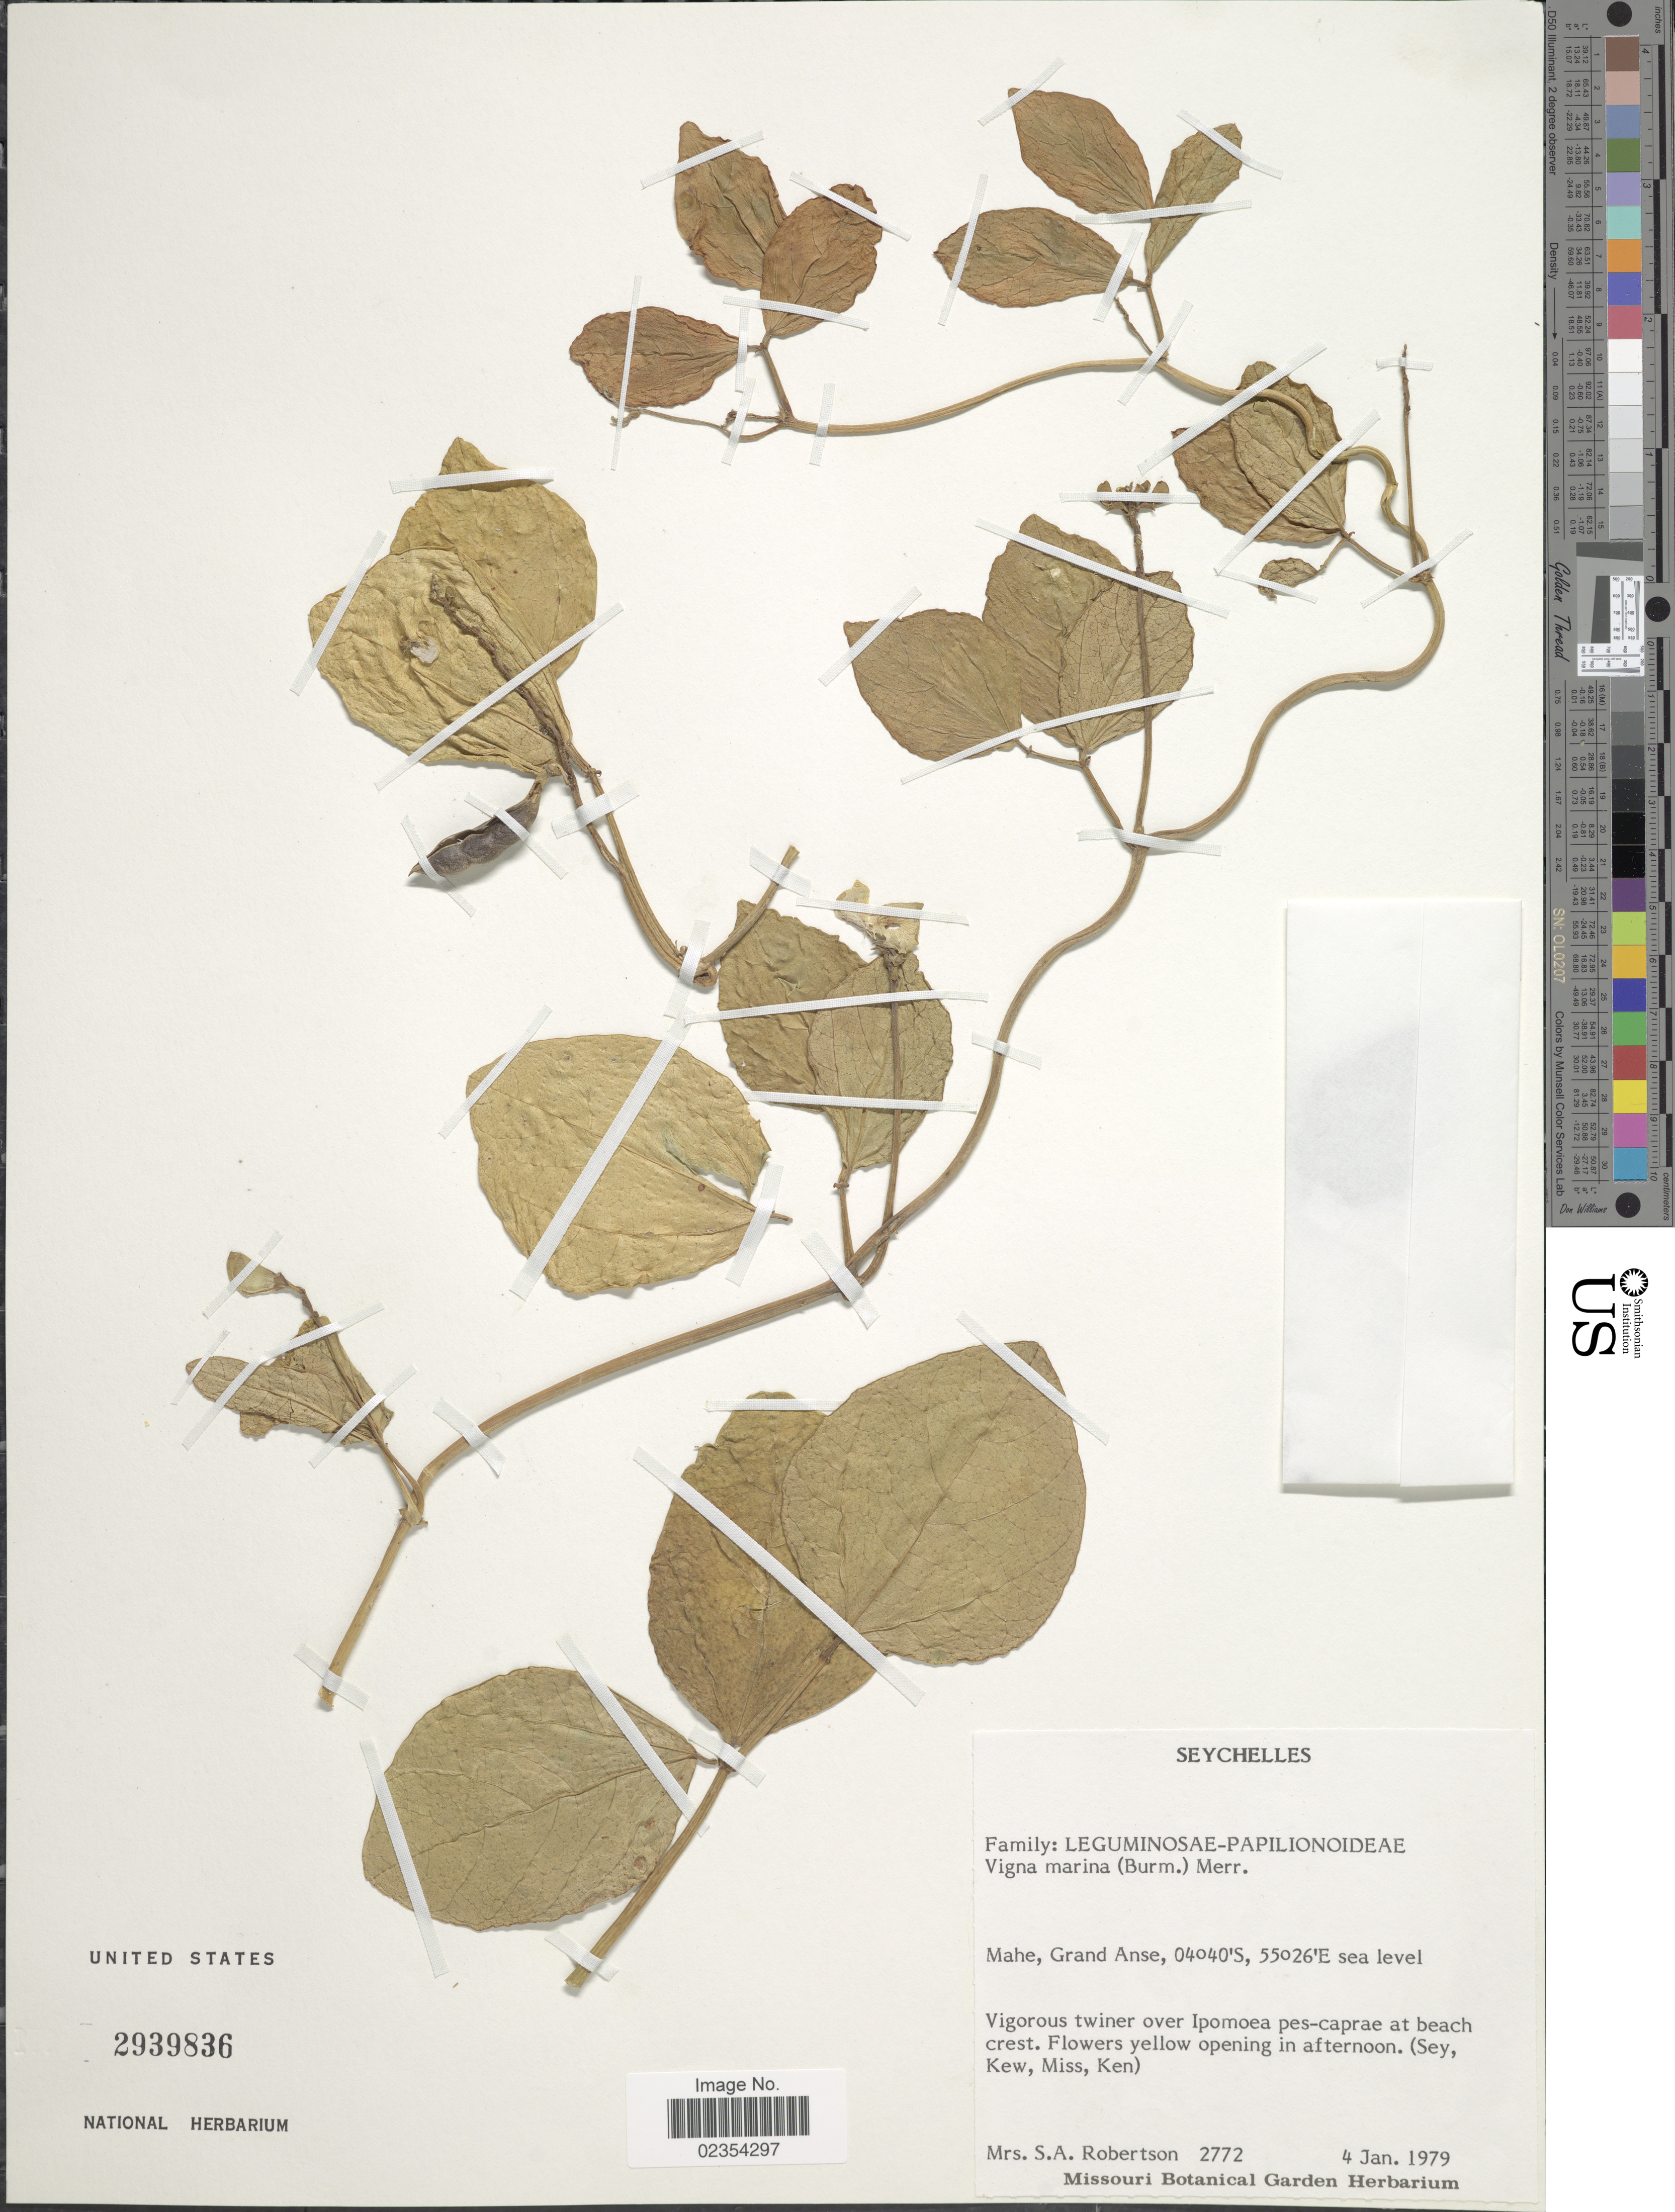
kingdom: Plantae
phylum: Tracheophyta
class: Magnoliopsida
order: Fabales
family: Fabaceae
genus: Vigna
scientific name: Vigna marina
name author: (Burm.) Merr.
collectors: Mrs. S. A. Robertson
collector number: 2772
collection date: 1979-01-04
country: Seychelles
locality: Mahe, Grand Anse, at beach crest.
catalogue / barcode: US 2939836